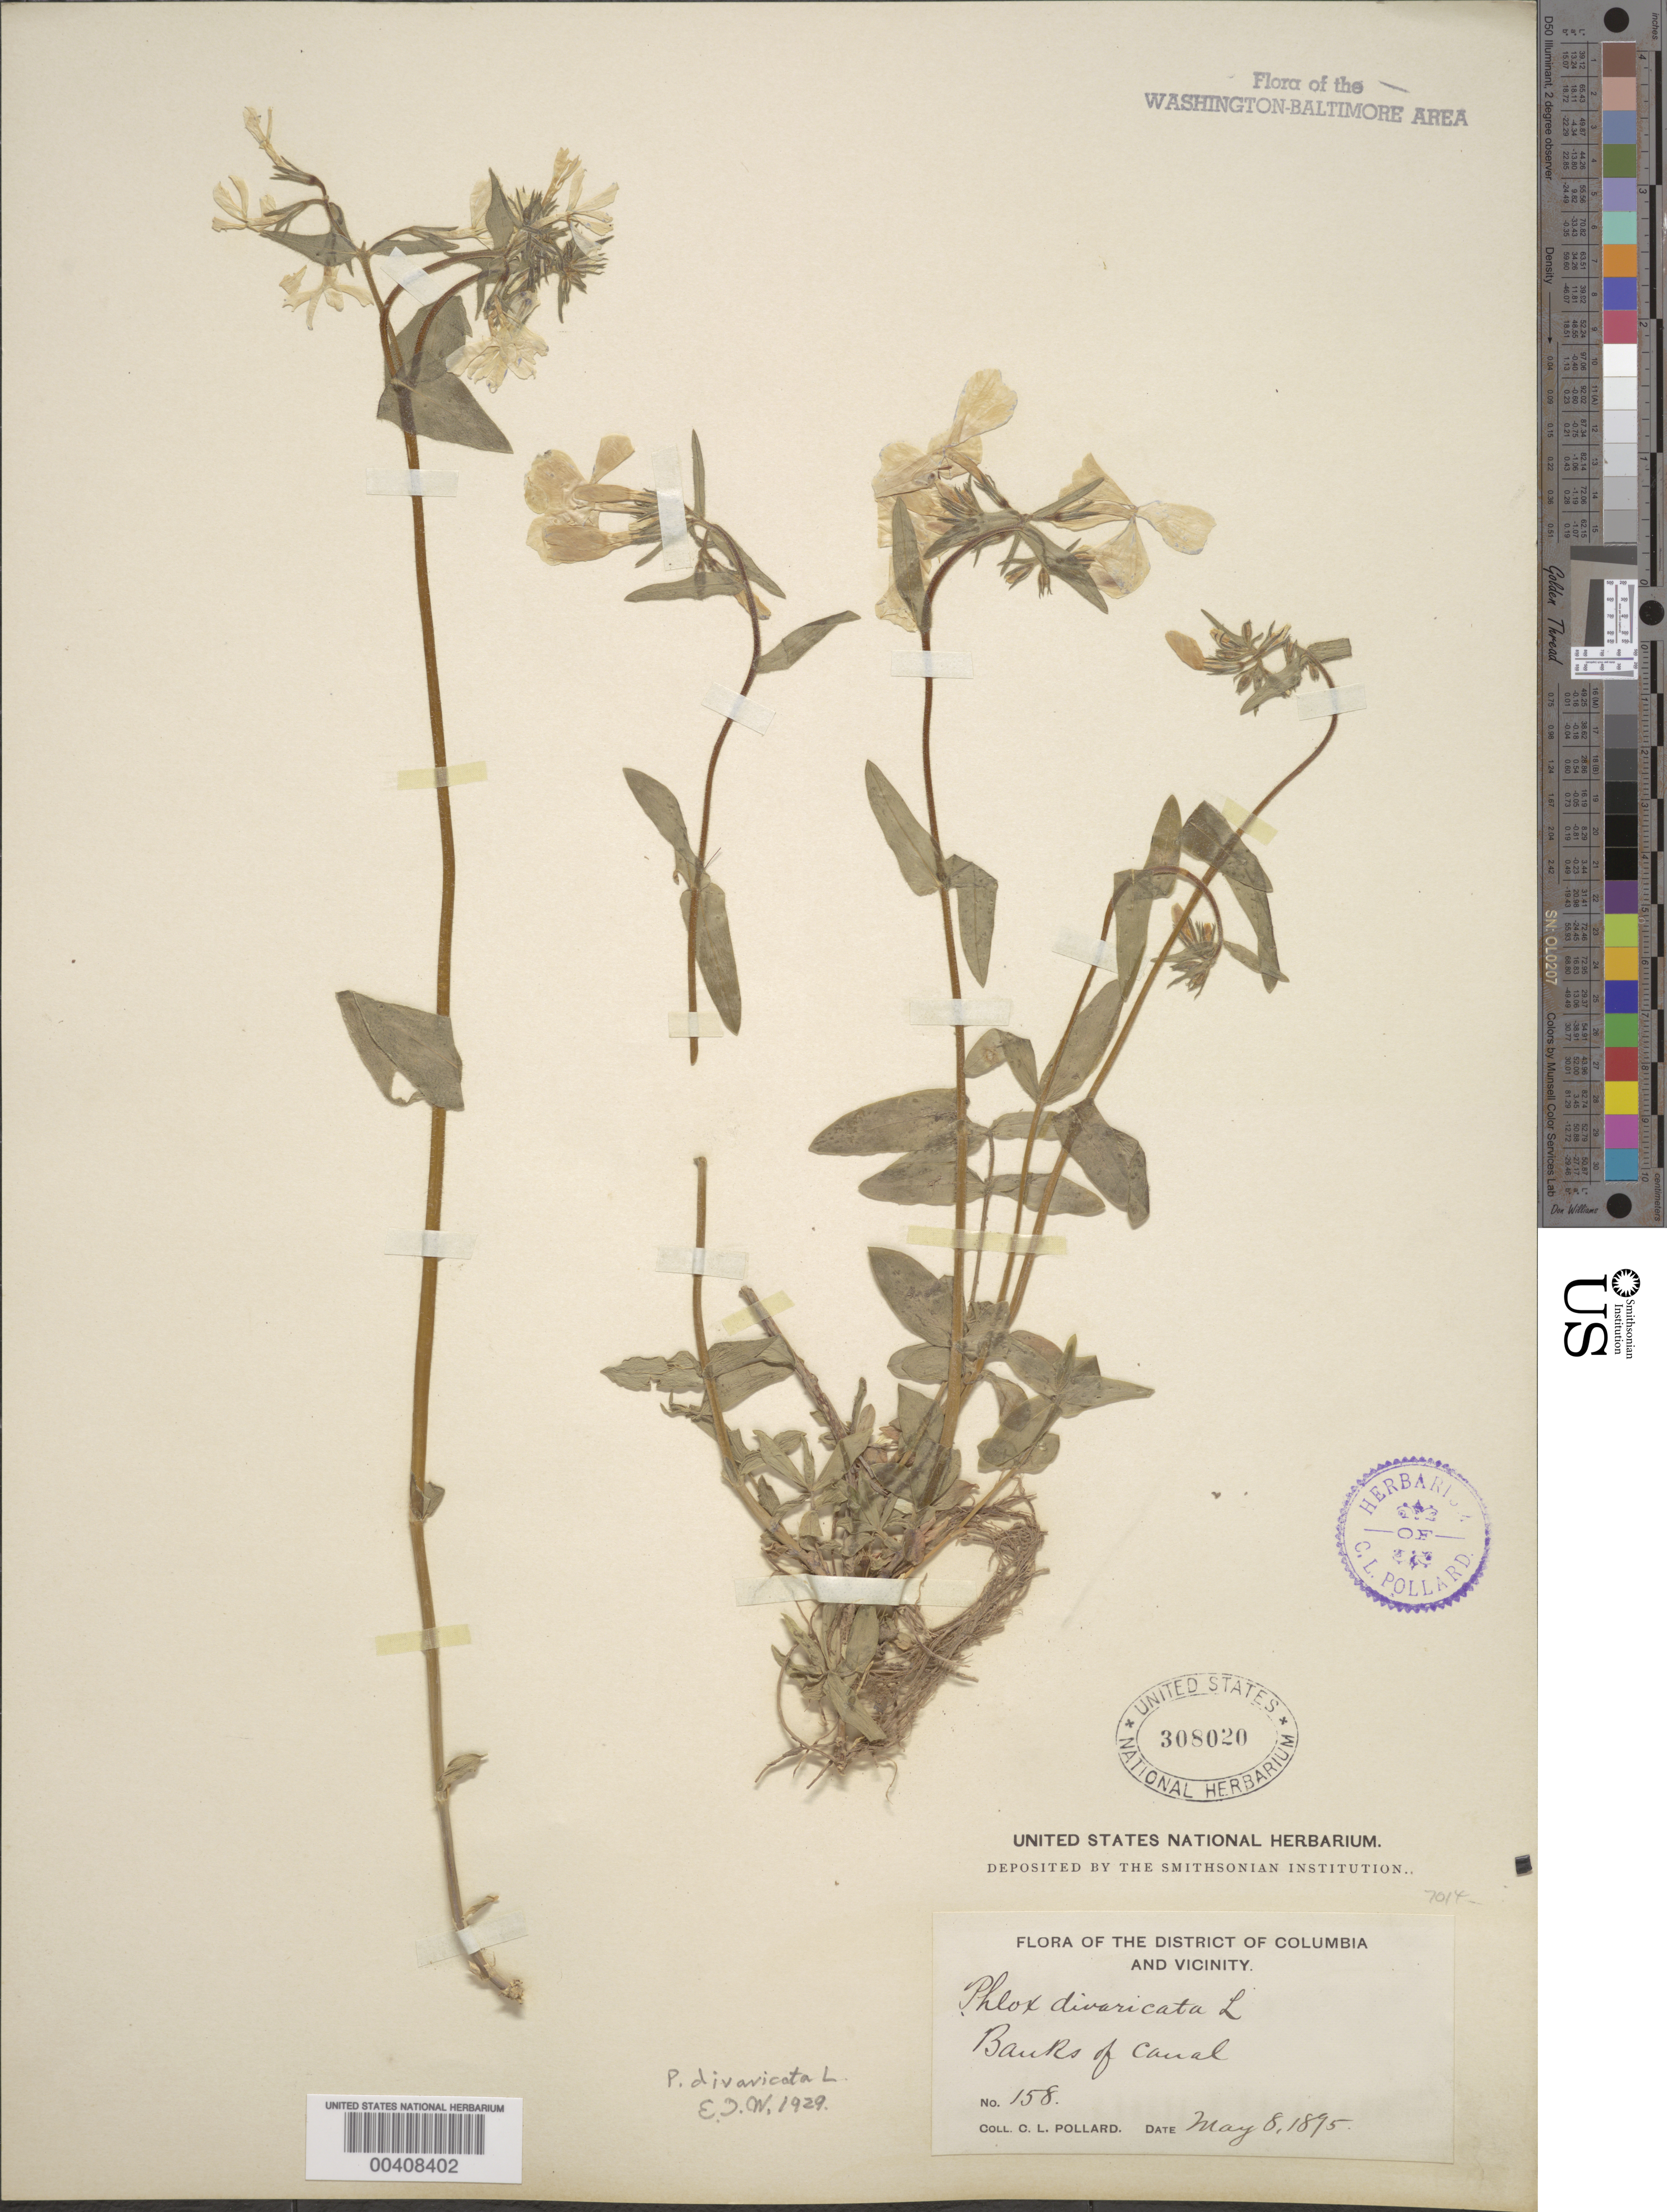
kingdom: Plantae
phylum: Tracheophyta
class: Magnoliopsida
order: Ericales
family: Polemoniaceae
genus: Phlox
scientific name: Phlox divaricata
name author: L.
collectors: C. L. Pollard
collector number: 158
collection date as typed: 08 May 1895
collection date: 1895-05-08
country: United States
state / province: Maryland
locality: Banks of Canal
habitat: Banks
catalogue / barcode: US 308020